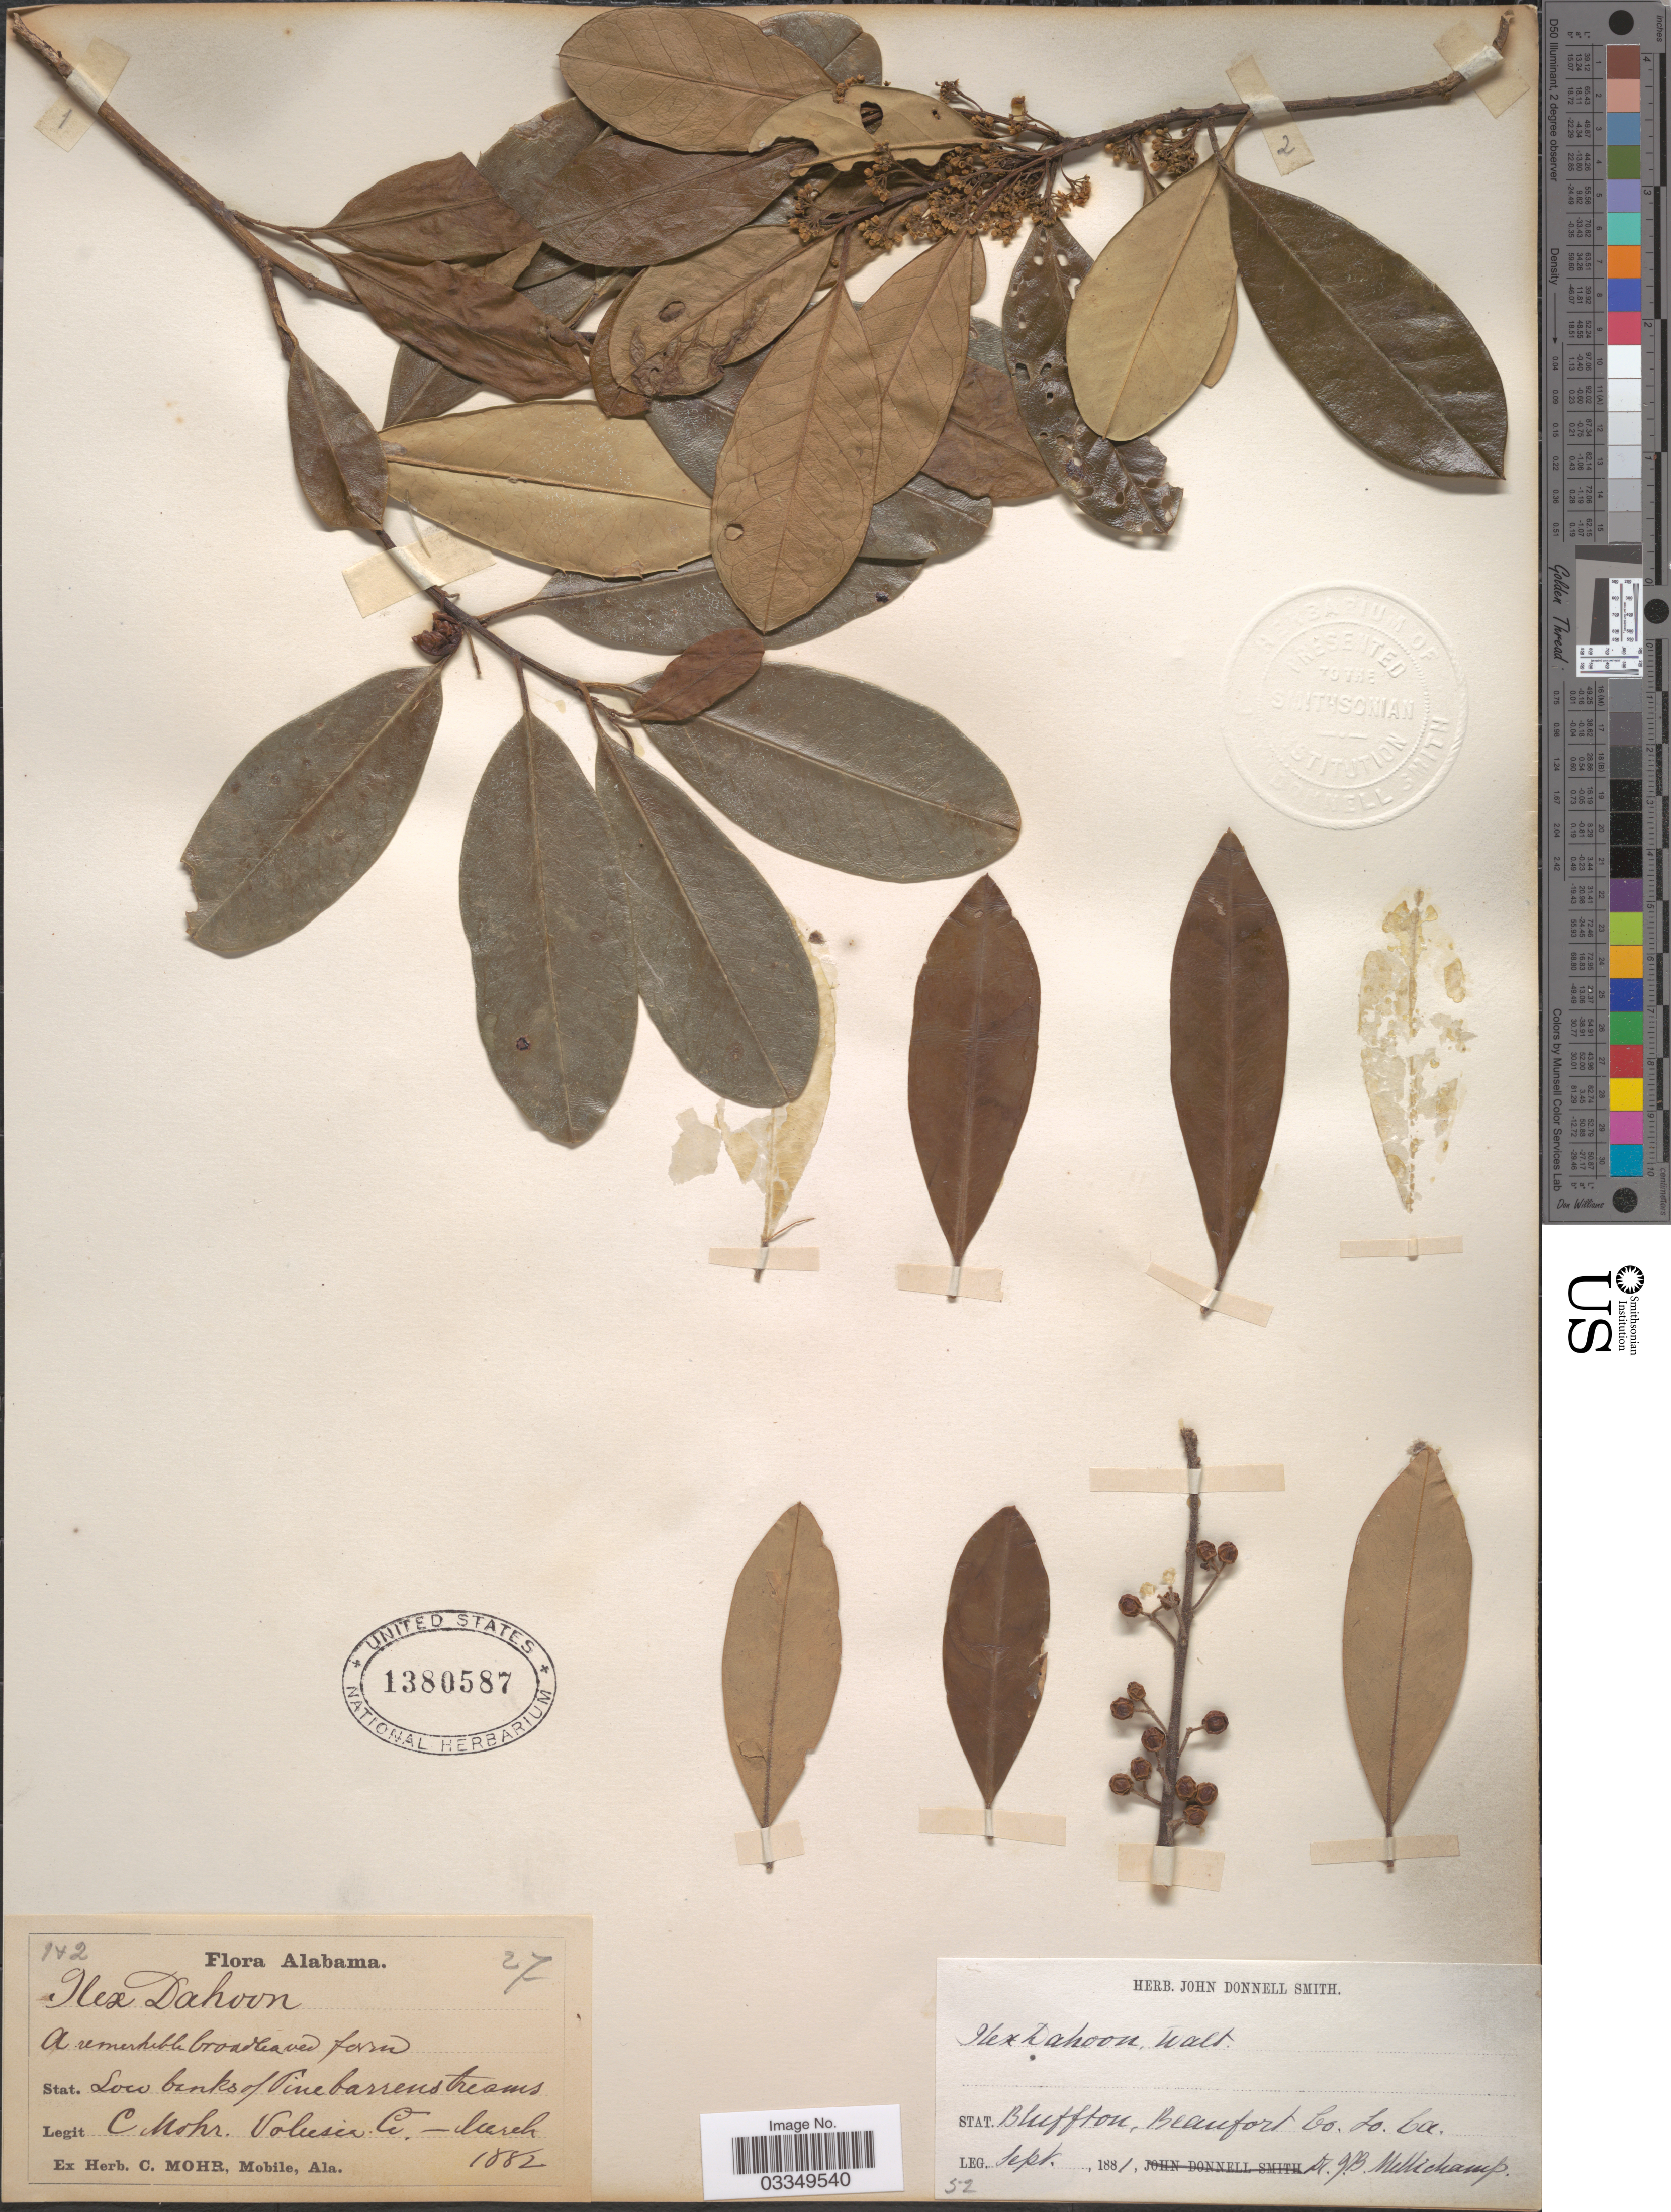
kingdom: Plantae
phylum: Tracheophyta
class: Magnoliopsida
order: Aquifoliales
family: Aquifoliaceae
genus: Ilex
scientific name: Ilex cassine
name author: L.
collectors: J. Mellichamp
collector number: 52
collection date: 1881-09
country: United States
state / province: South Carolina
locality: Bluffton, Beaufort Co.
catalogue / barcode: US 1380587-2